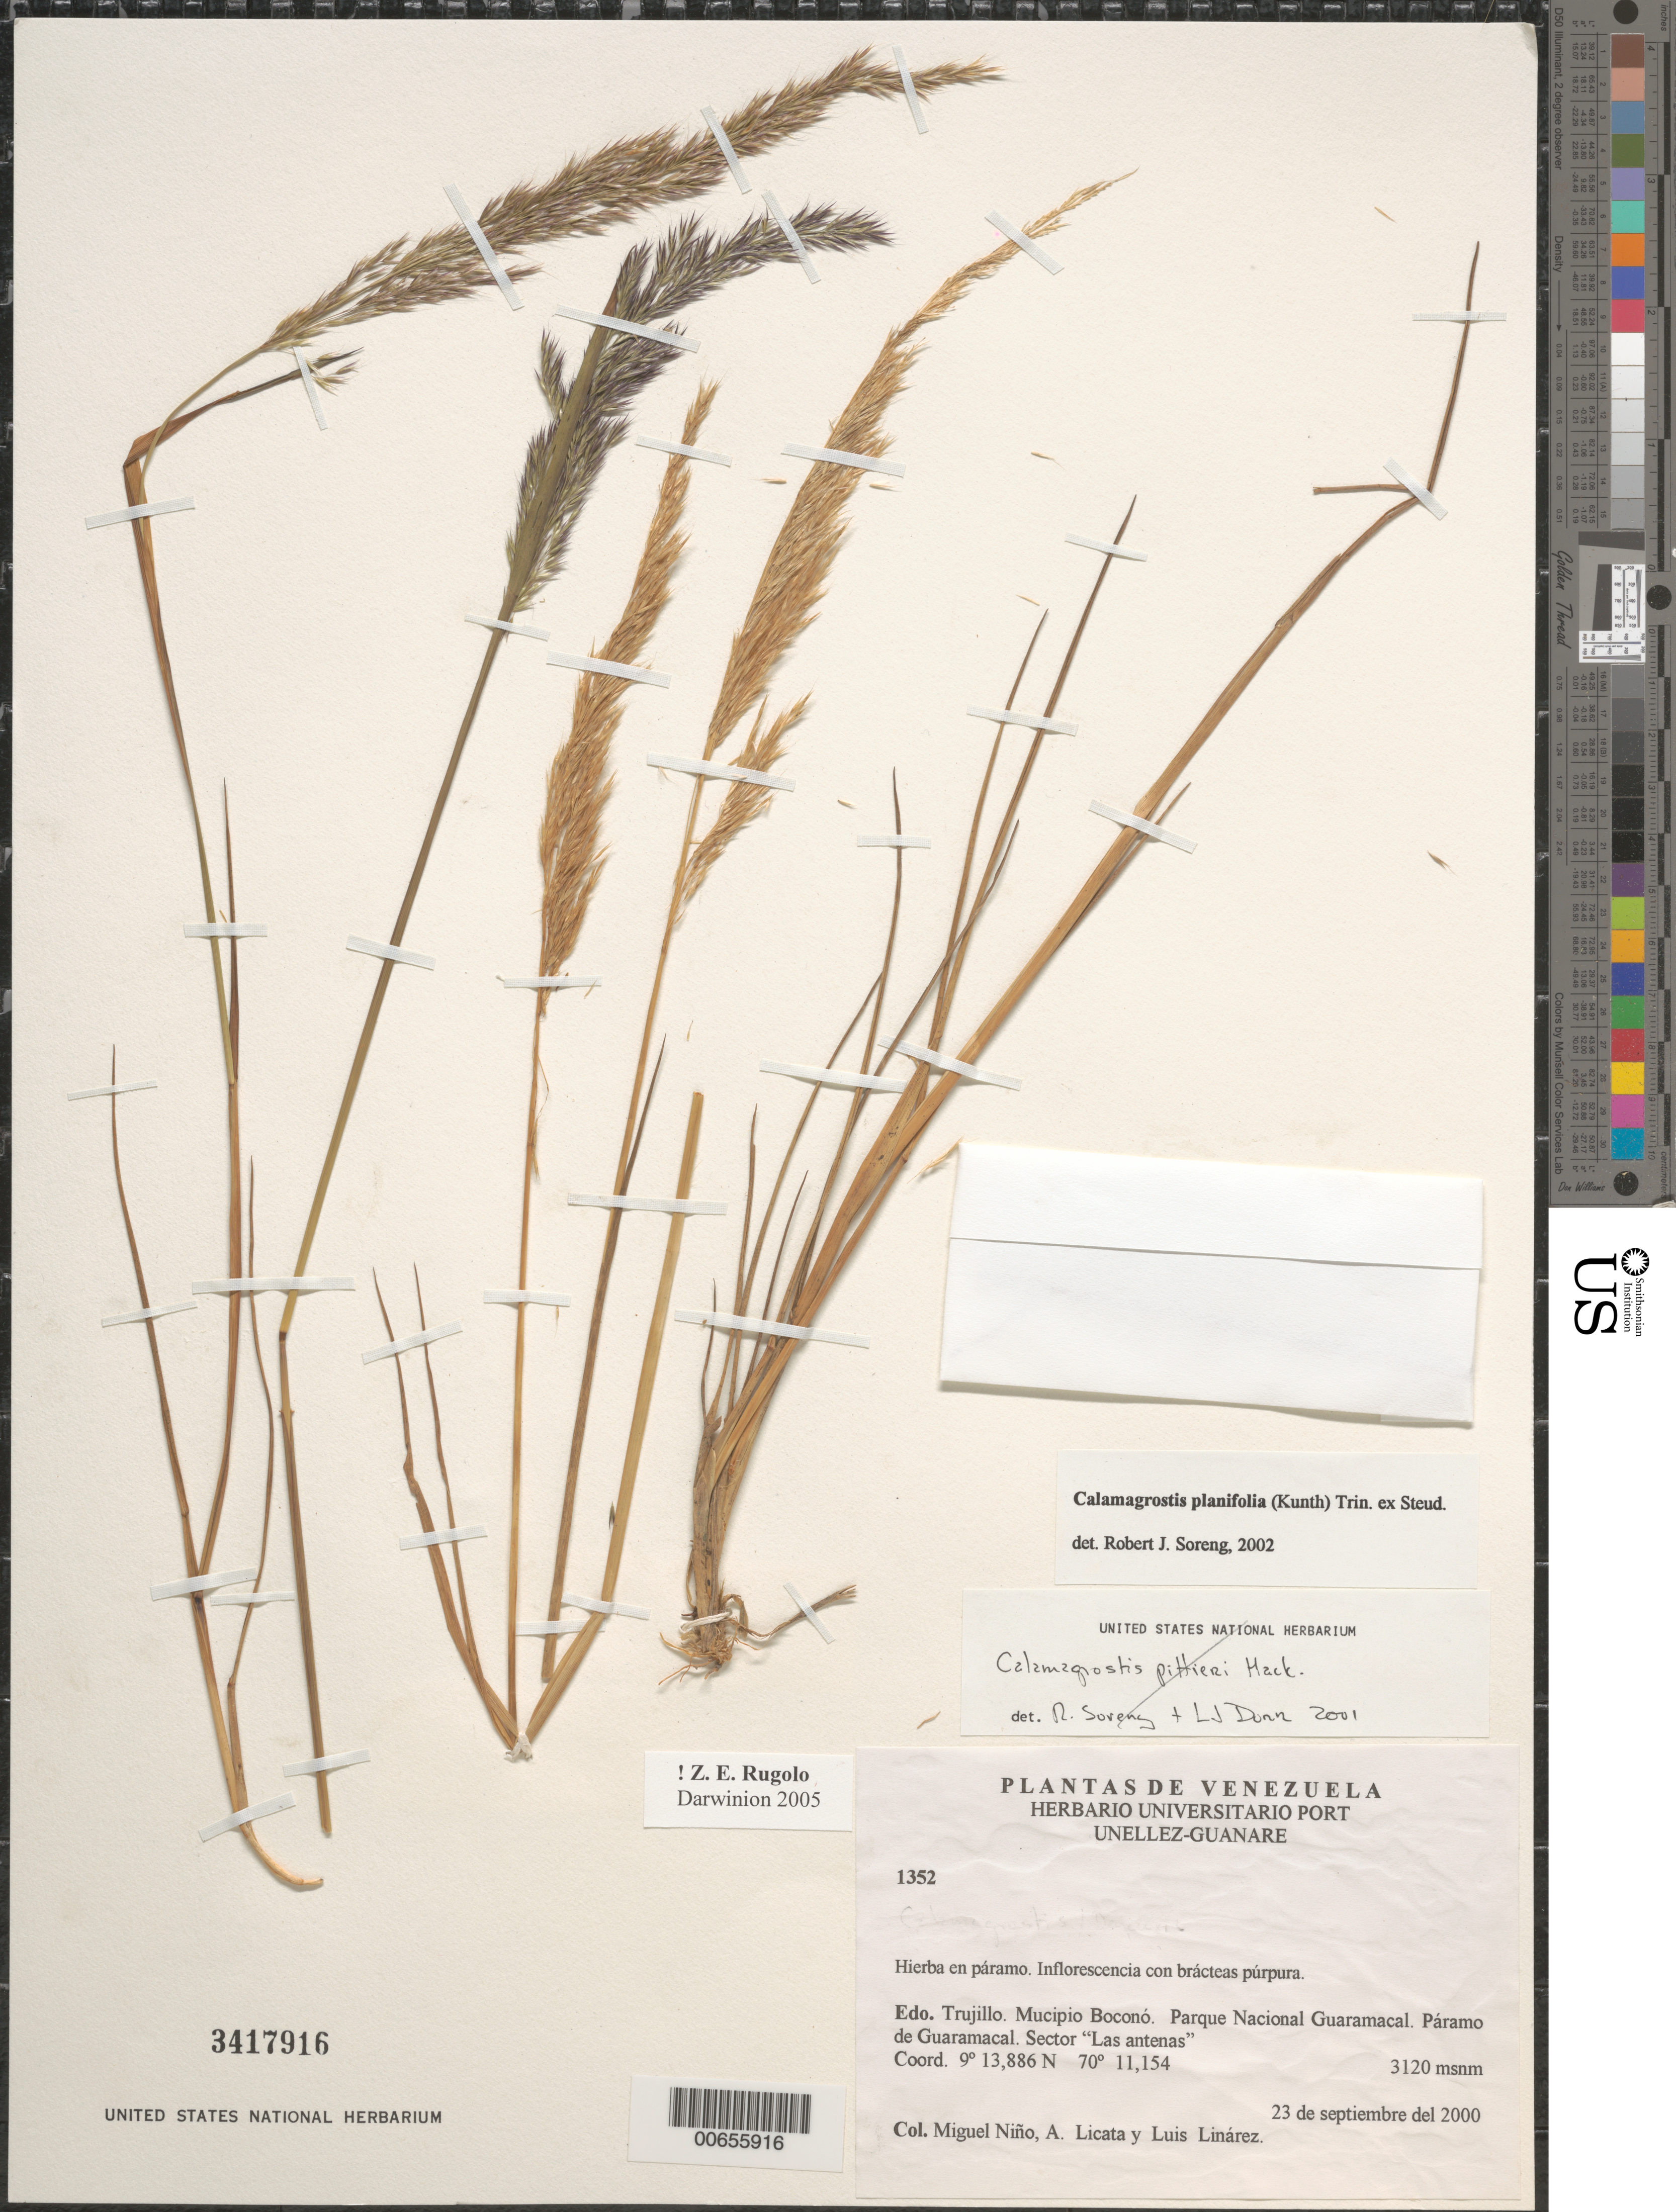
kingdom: Plantae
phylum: Tracheophyta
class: Liliopsida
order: Poales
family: Poaceae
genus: Calamagrostis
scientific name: Calamagrostis planifolia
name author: (Kunth) Trin. ex Steud.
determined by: Soreng, Robert J., Research Associate (BOT), Smithsonian Institution - National Museum of Natural History (UNITED STATES)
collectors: S. M. Niño, A. Licata & L. Linárez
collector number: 1352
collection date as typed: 23 Sep 2000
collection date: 2000-09-23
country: Venezuela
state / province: Trujillo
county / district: Boconó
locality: Parque Nacional Guaramacal, Páramo de Guaramacal, sector "Las antenas"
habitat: En páramo.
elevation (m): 3120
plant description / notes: PORT, US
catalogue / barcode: US 3417916